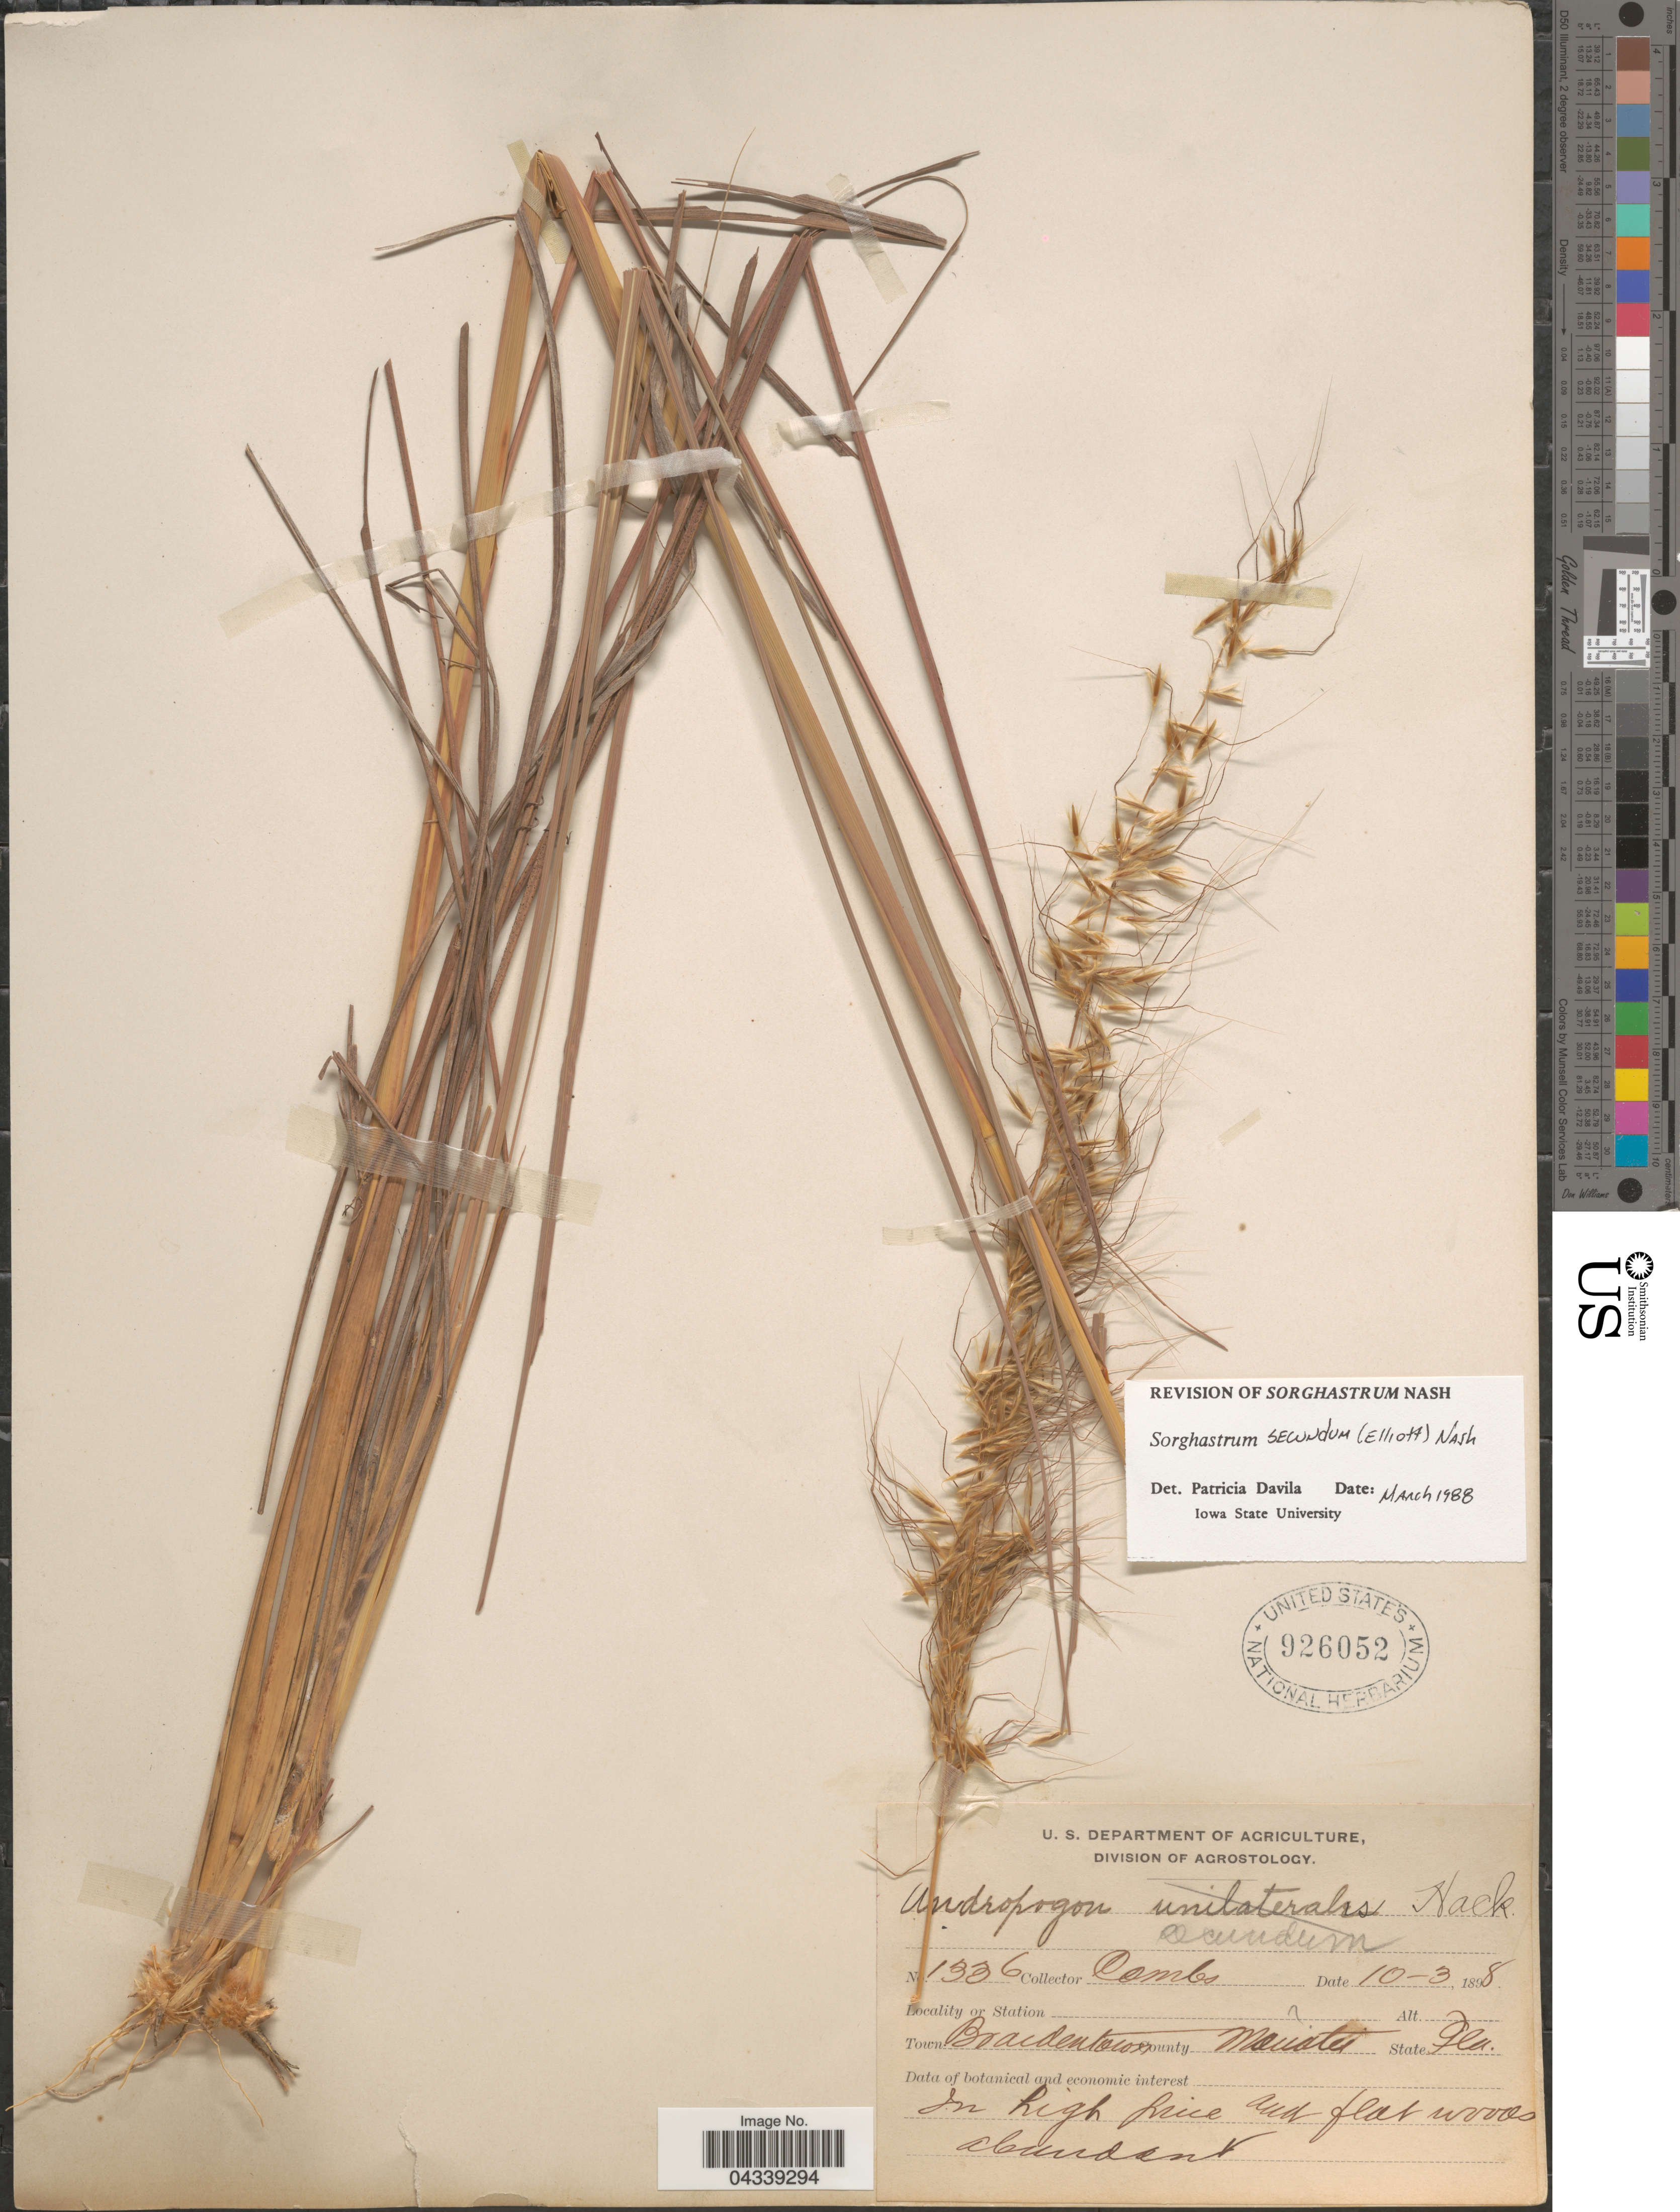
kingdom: Plantae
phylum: Tracheophyta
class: Liliopsida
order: Poales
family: Poaceae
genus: Sorghastrum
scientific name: Sorghastrum secundum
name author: (Elliott) Nash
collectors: -. Combs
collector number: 1336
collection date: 1898-10-03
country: United States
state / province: Florida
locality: Braidentown. County Manatee.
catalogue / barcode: US 926052